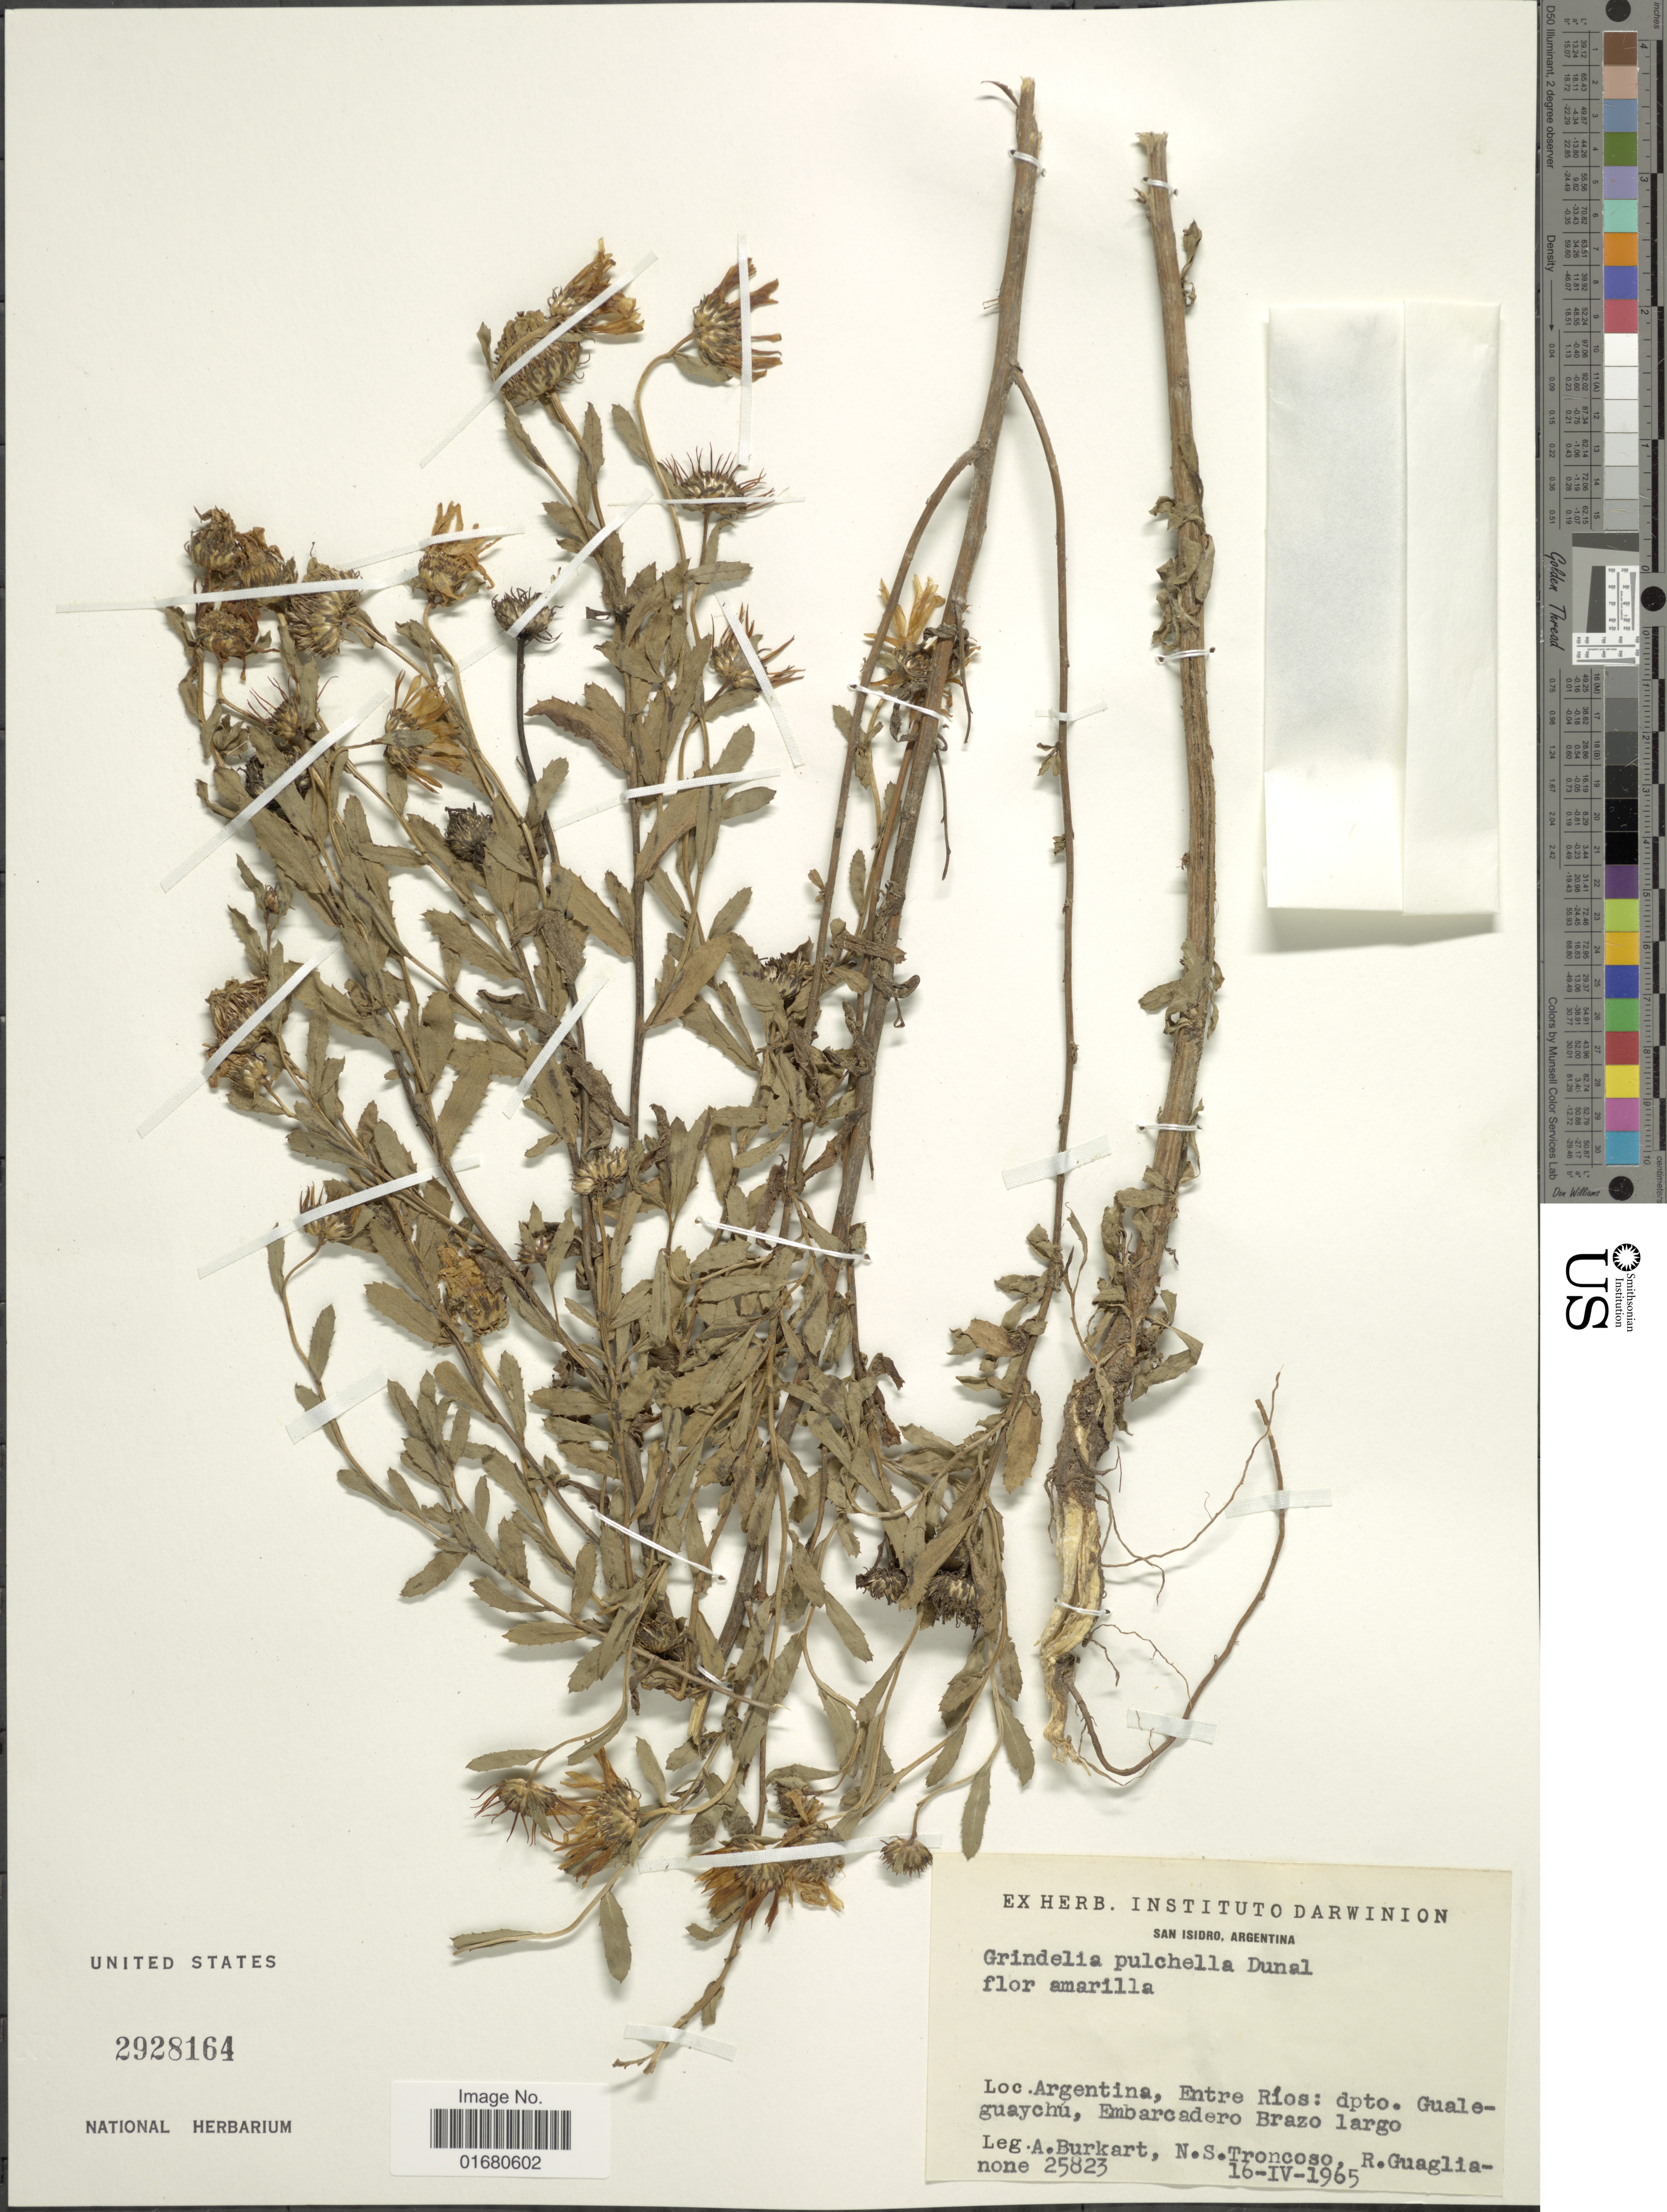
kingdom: Plantae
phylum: Tracheophyta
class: Magnoliopsida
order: Asterales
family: Asteraceae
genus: Grindelia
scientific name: Grindelia pulchella var. pulchella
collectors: A. E. Burkart, N. Troncoso & R. Guaglianone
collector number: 25823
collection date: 1965-04-16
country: Argentina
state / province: Entre Rios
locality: Dpto. Gualeguaychu, Embarcadero Brazo largo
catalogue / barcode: US 2928164